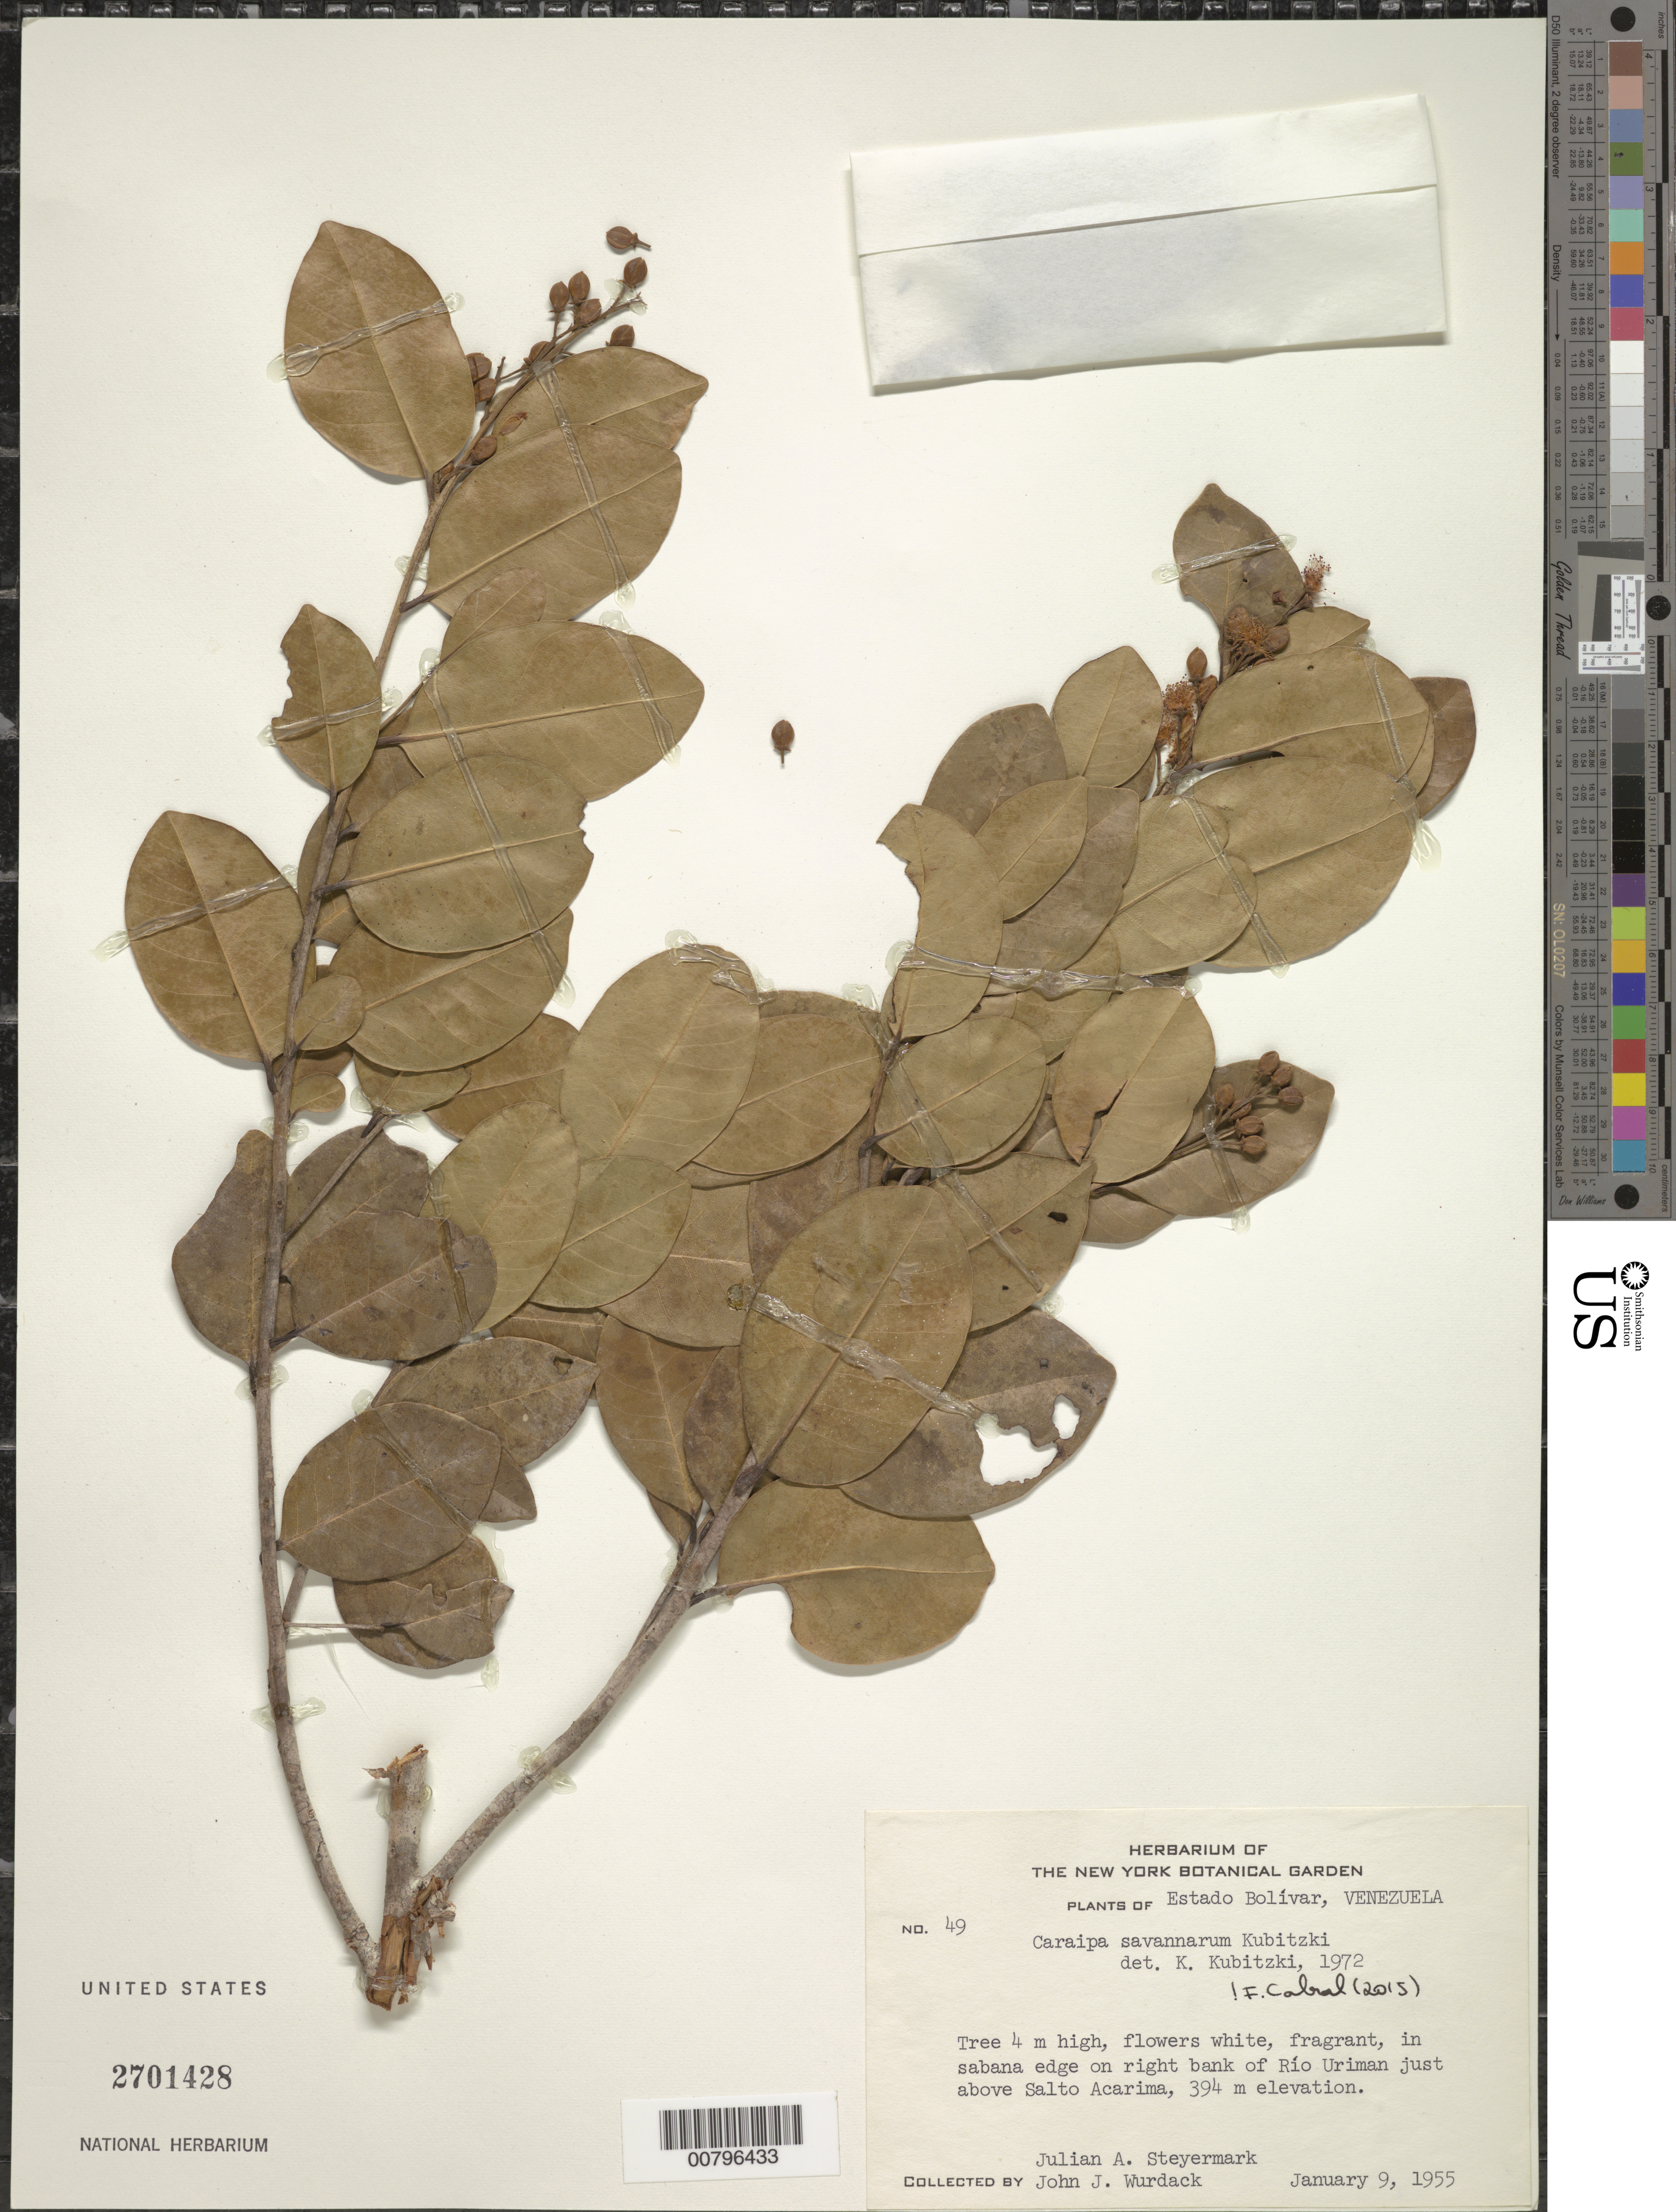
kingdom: Plantae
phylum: Tracheophyta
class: Magnoliopsida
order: Malpighiales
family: Calophyllaceae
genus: Caraipa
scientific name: Caraipa savannarum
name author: Kubitzki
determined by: Kubitzki, Klaus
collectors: J. Steyermark & J. J. Wurdack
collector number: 55 49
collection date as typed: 9-Jan-55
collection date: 1955-01-09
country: Venezuela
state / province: Bolívar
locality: Río Urimán, just above Salto Acarima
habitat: Savanna edge on right bank of river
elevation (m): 394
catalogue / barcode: US 2701428